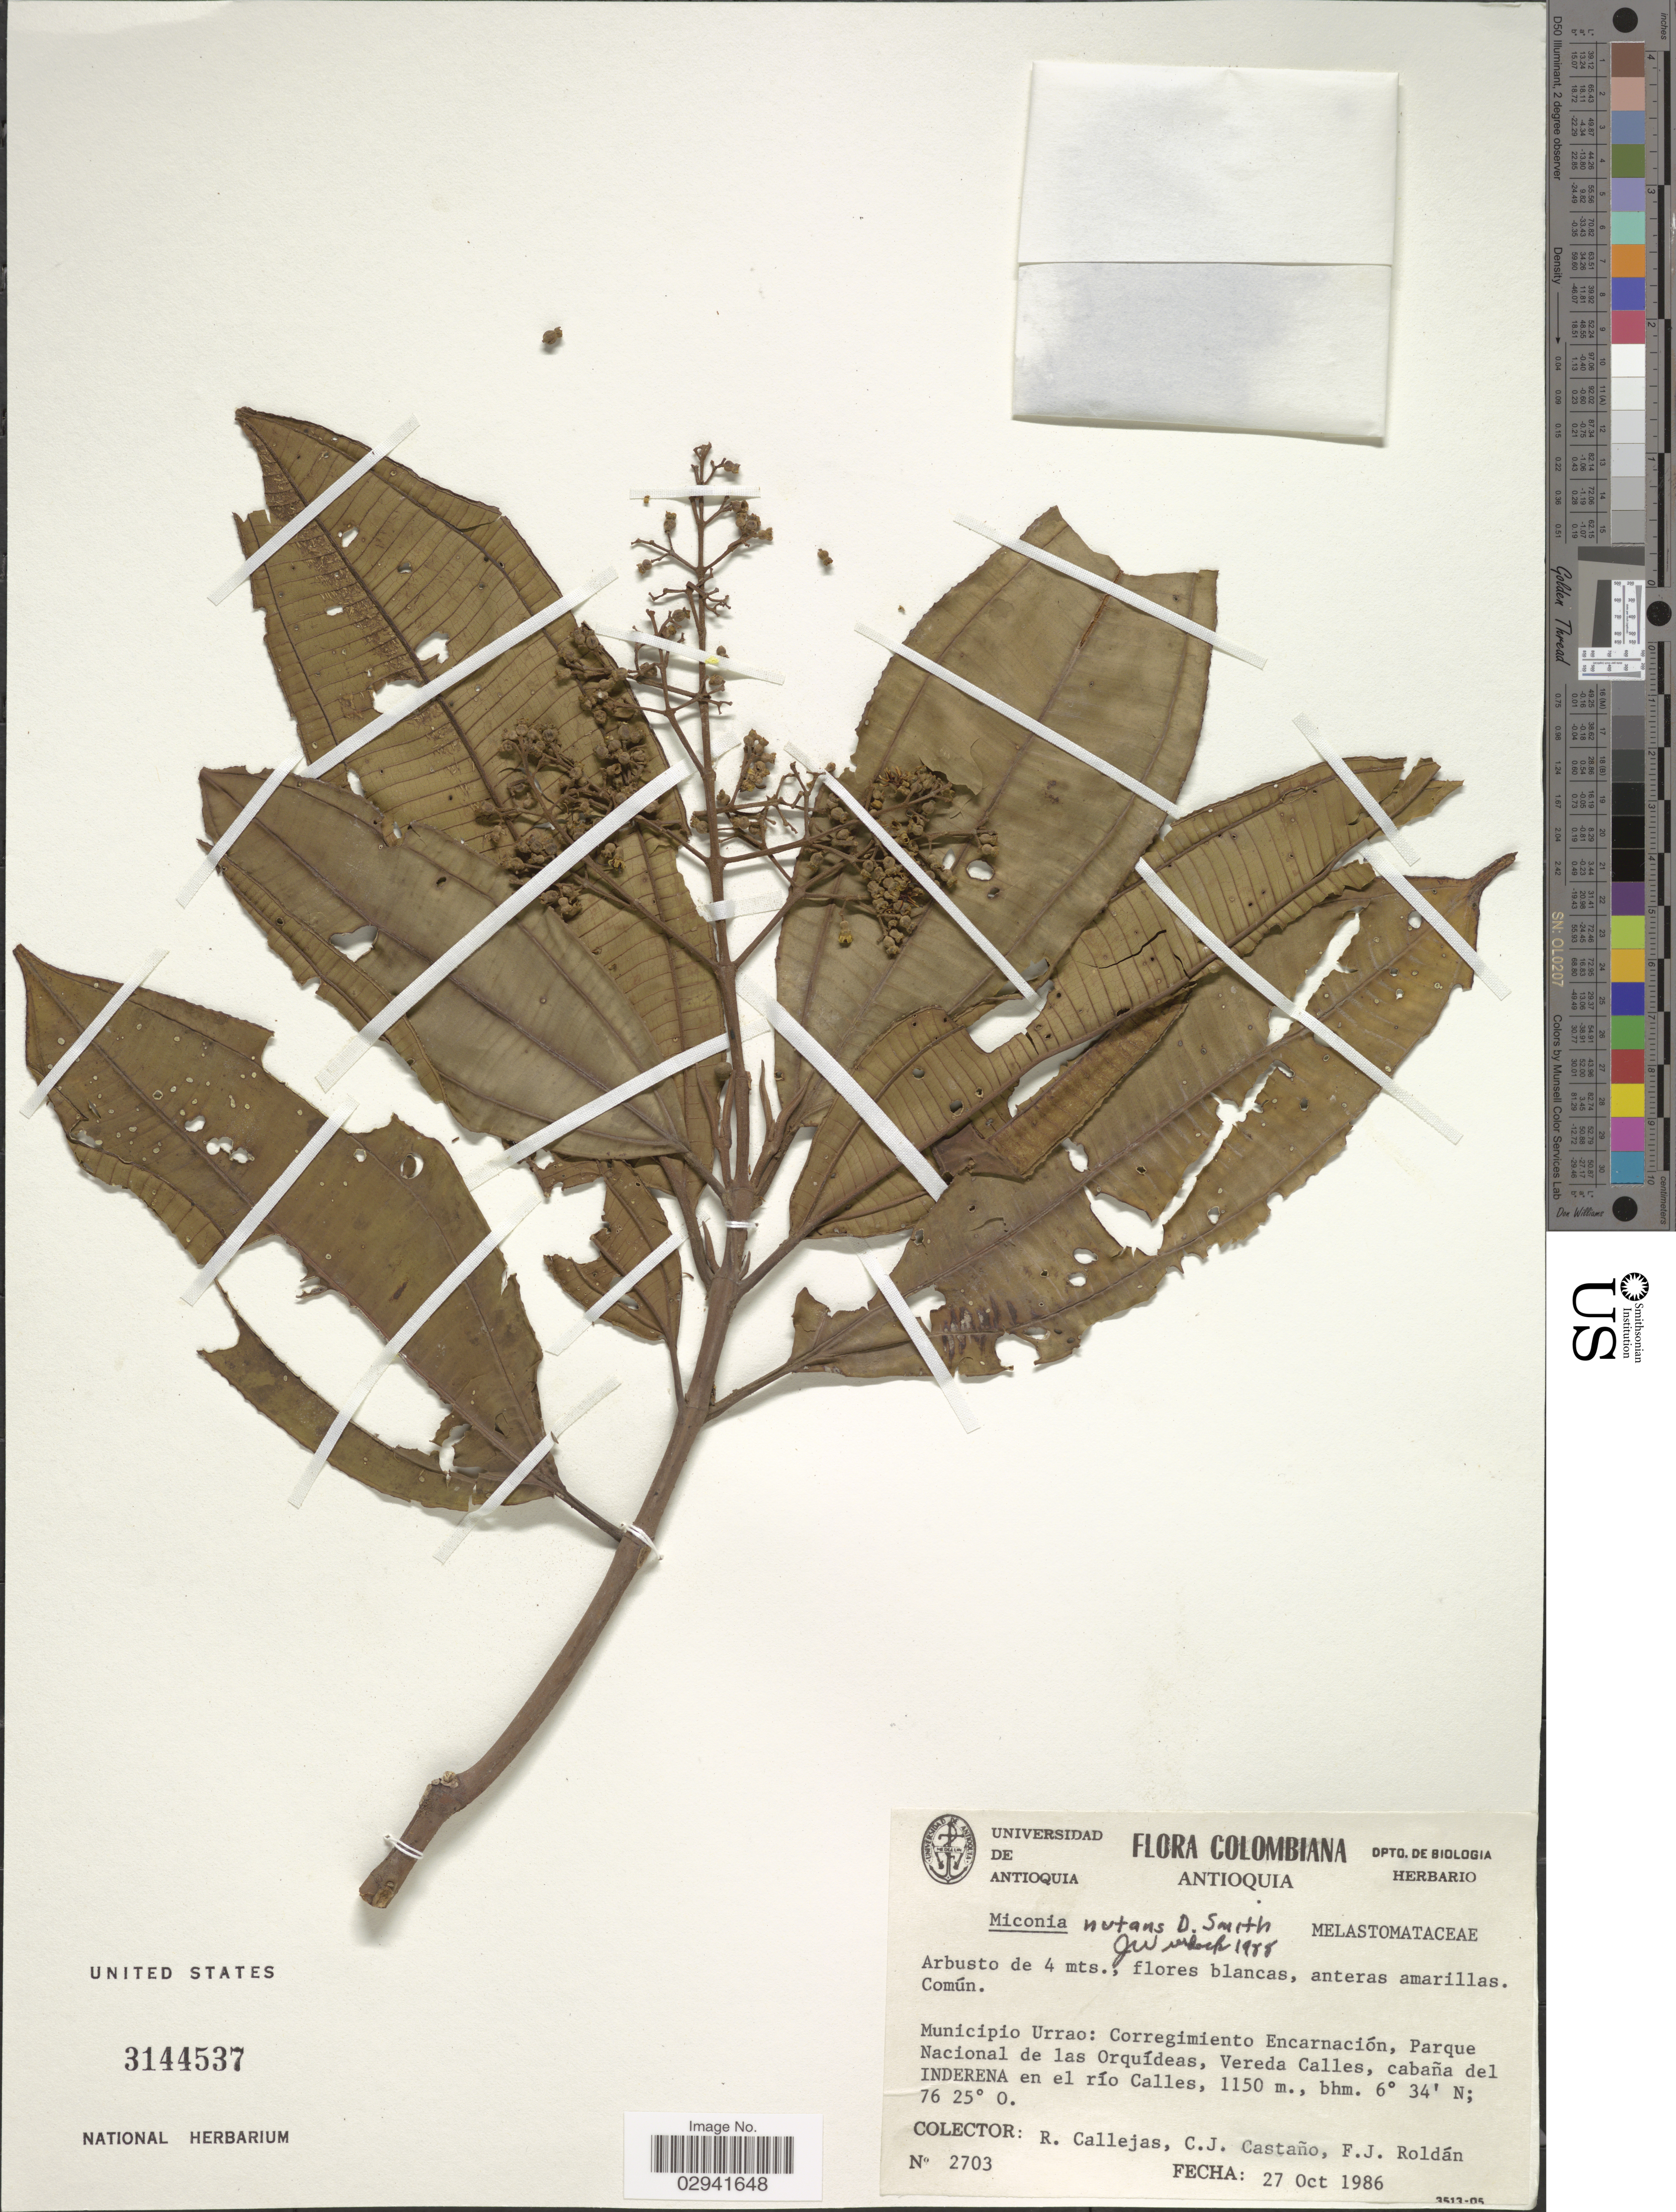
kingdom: Plantae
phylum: Tracheophyta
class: Magnoliopsida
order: Myrtales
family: Melastomataceae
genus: Miconia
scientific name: Miconia nutans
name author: Donn. Sm.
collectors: R. Callejas, C. Castaño & F. J. Roldán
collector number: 2703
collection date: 1986-10-27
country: Colombia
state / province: Antioquia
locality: Municipio Urrao: Corregimiento Encarnación, Parque Nacional de las Orquídeas, Vereda Calles, cabaña del Inderena en el río Calles.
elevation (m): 1150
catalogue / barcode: US 3144537